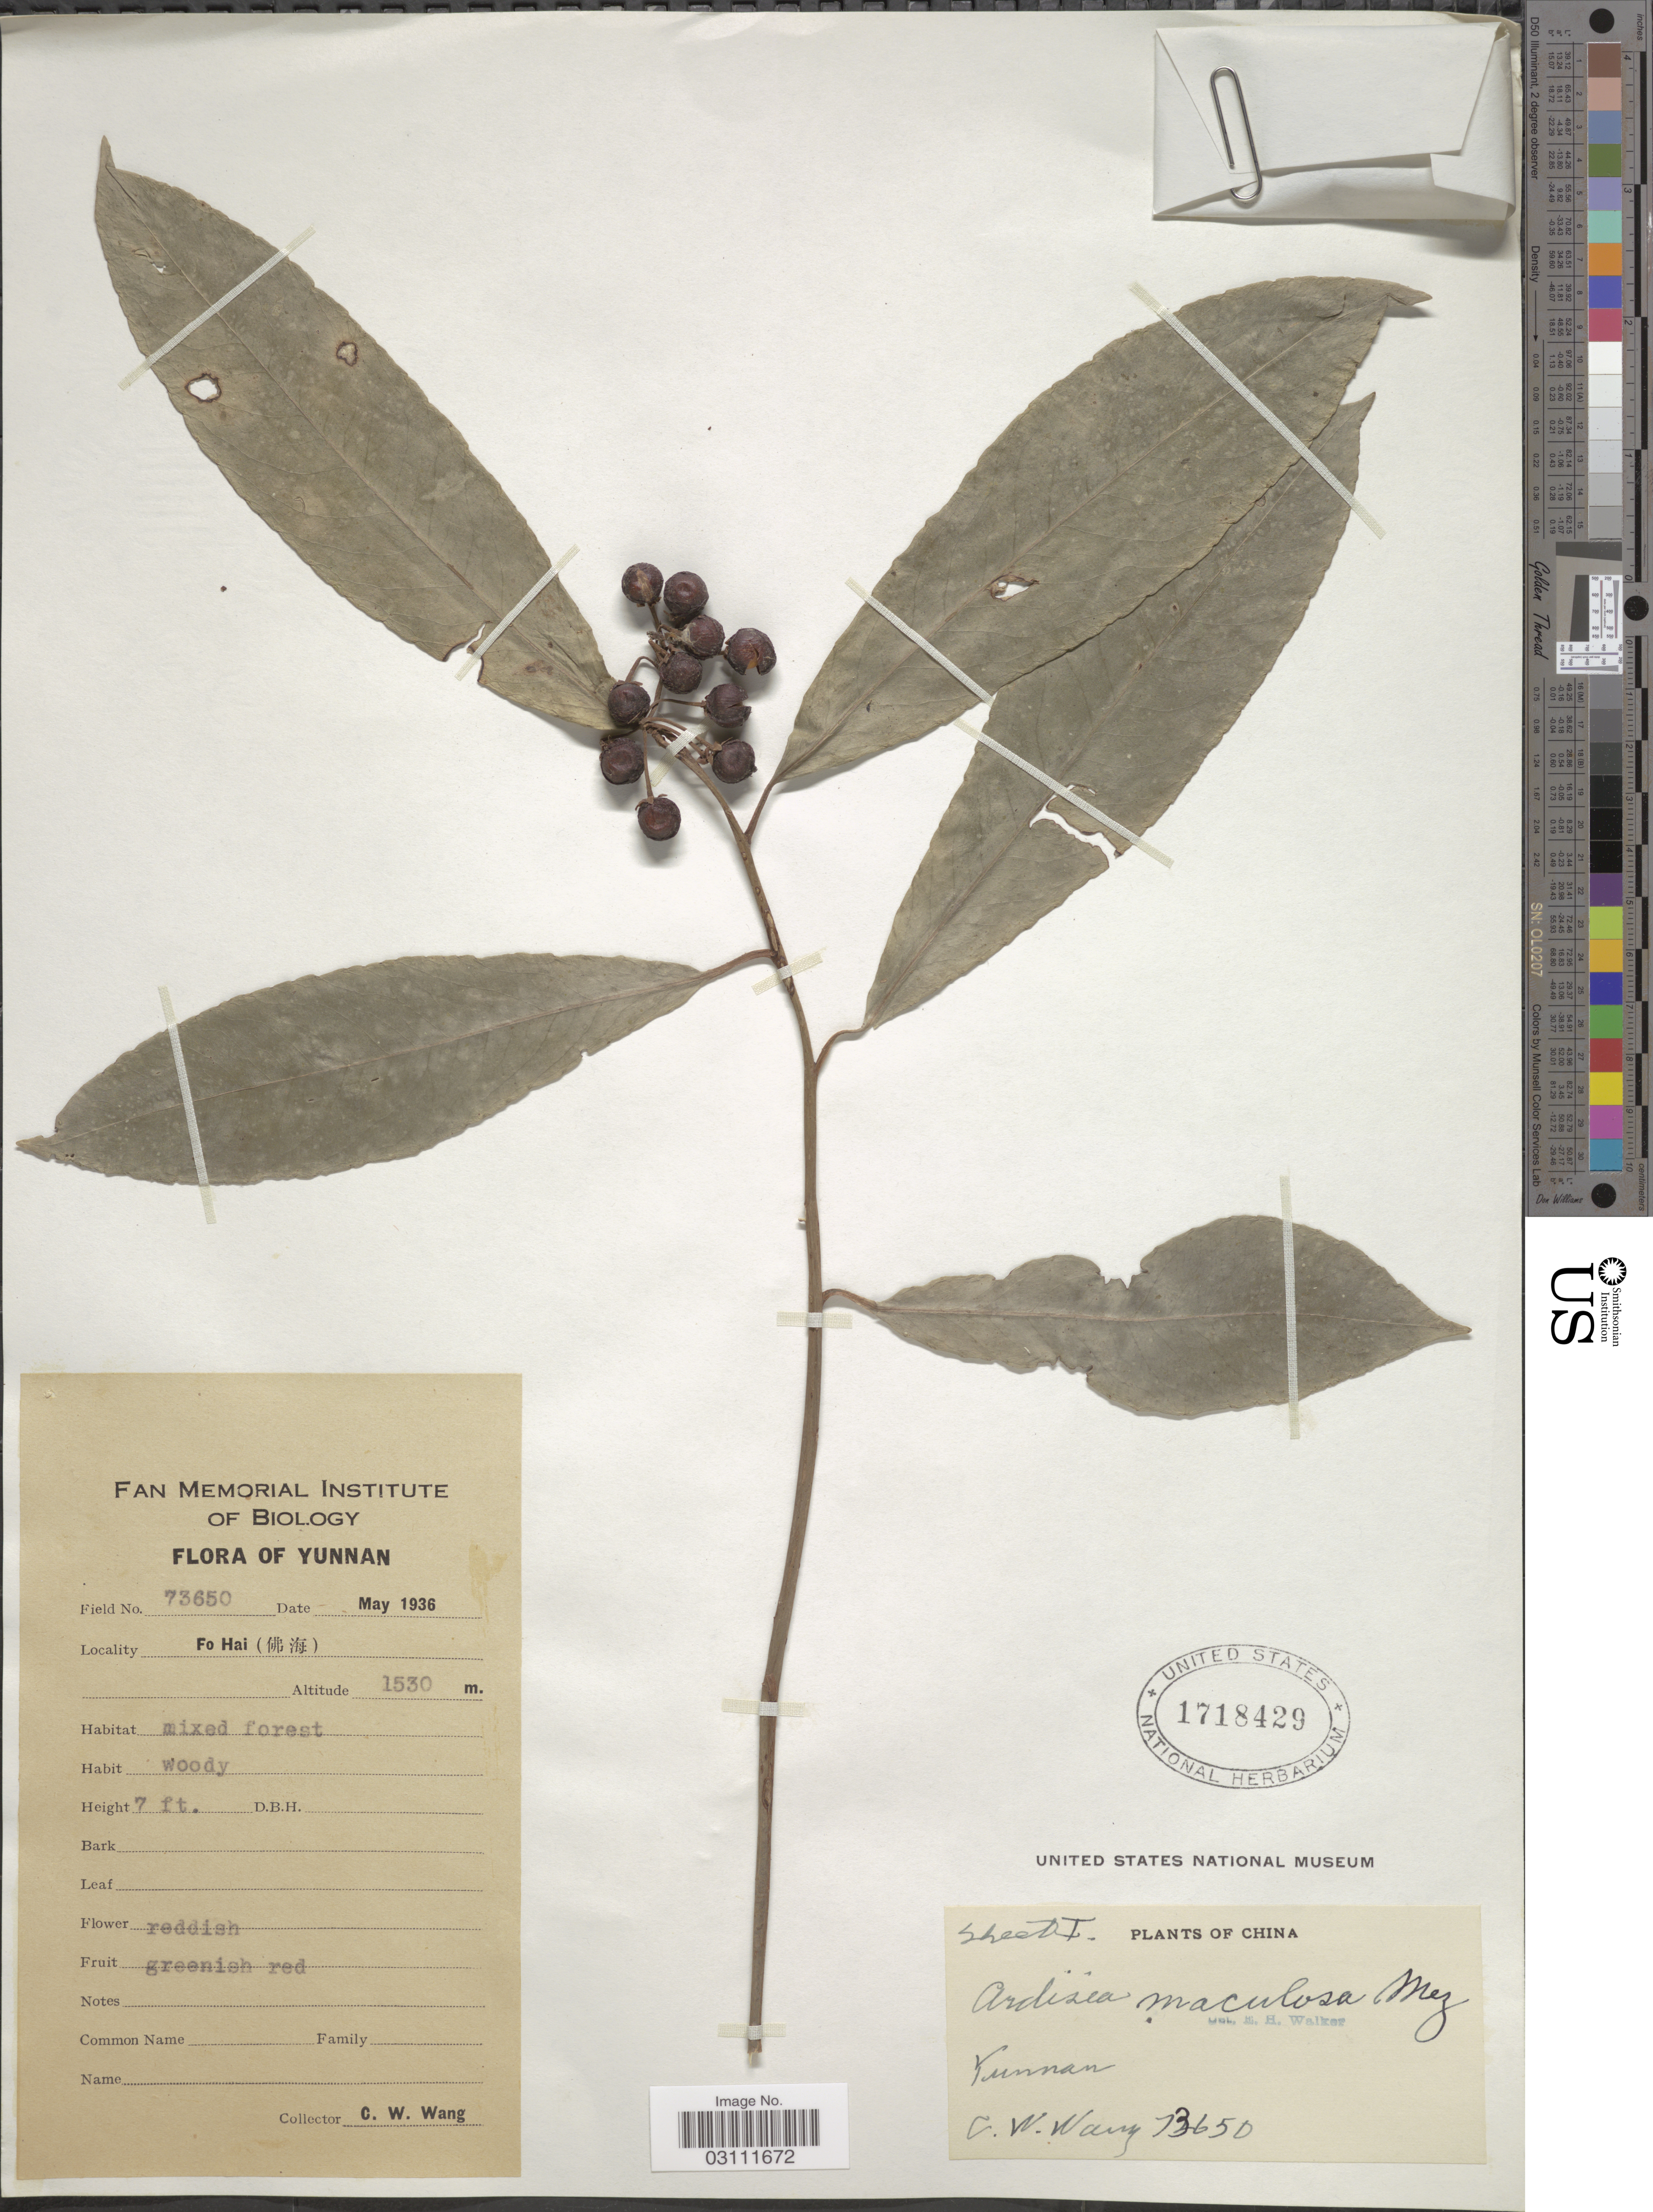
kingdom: Plantae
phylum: Tracheophyta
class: Magnoliopsida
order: Ericales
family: Primulaceae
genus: Ardisia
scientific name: Ardisia maculosa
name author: Mez in Engl.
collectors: C. W. Wang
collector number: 73650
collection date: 1936-05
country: China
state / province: Yunnan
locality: Fo Hai.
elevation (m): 1530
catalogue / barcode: US 1718429